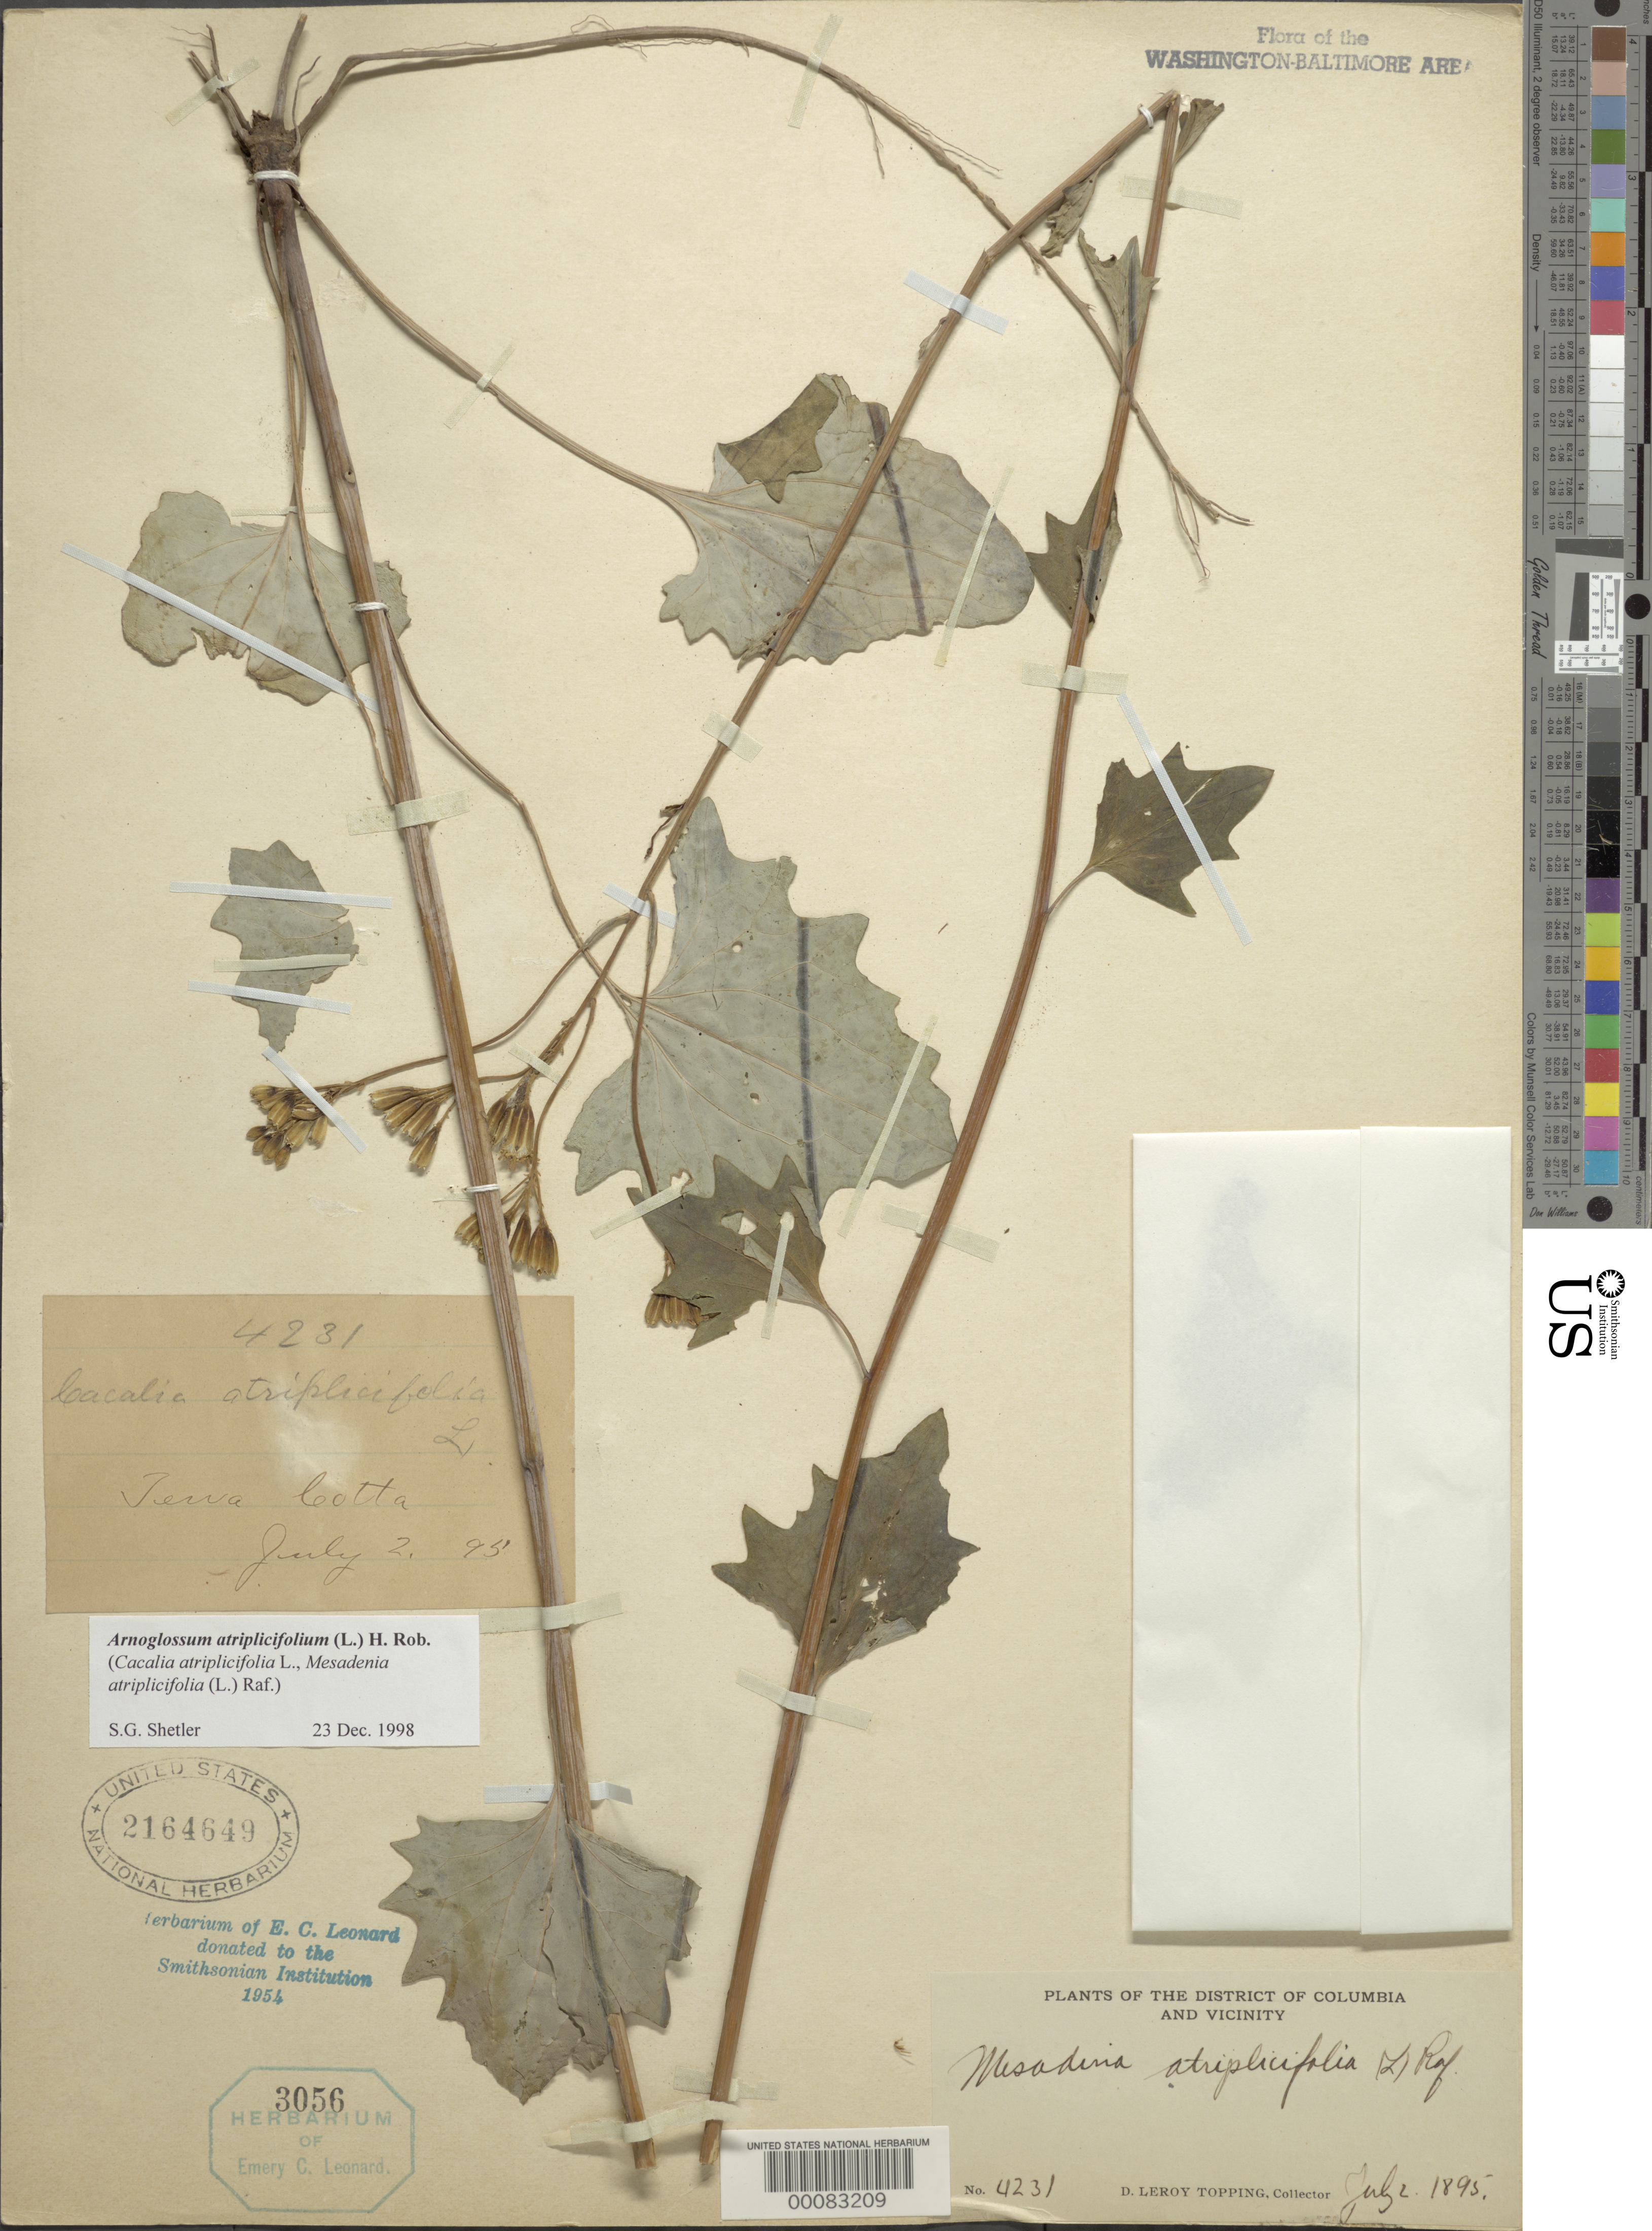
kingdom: Plantae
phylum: Tracheophyta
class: Magnoliopsida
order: Asterales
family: Asteraceae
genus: Arnoglossum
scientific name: Arnoglossum atriplicifolium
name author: (L.) H. Rob.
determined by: Shetler, Stanwyn G., (US), NMNH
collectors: D. L. Topping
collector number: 4231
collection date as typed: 02 Jul 1895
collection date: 1895-07-02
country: United States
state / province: District of Columbia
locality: Terra Cotta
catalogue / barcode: US 2164649